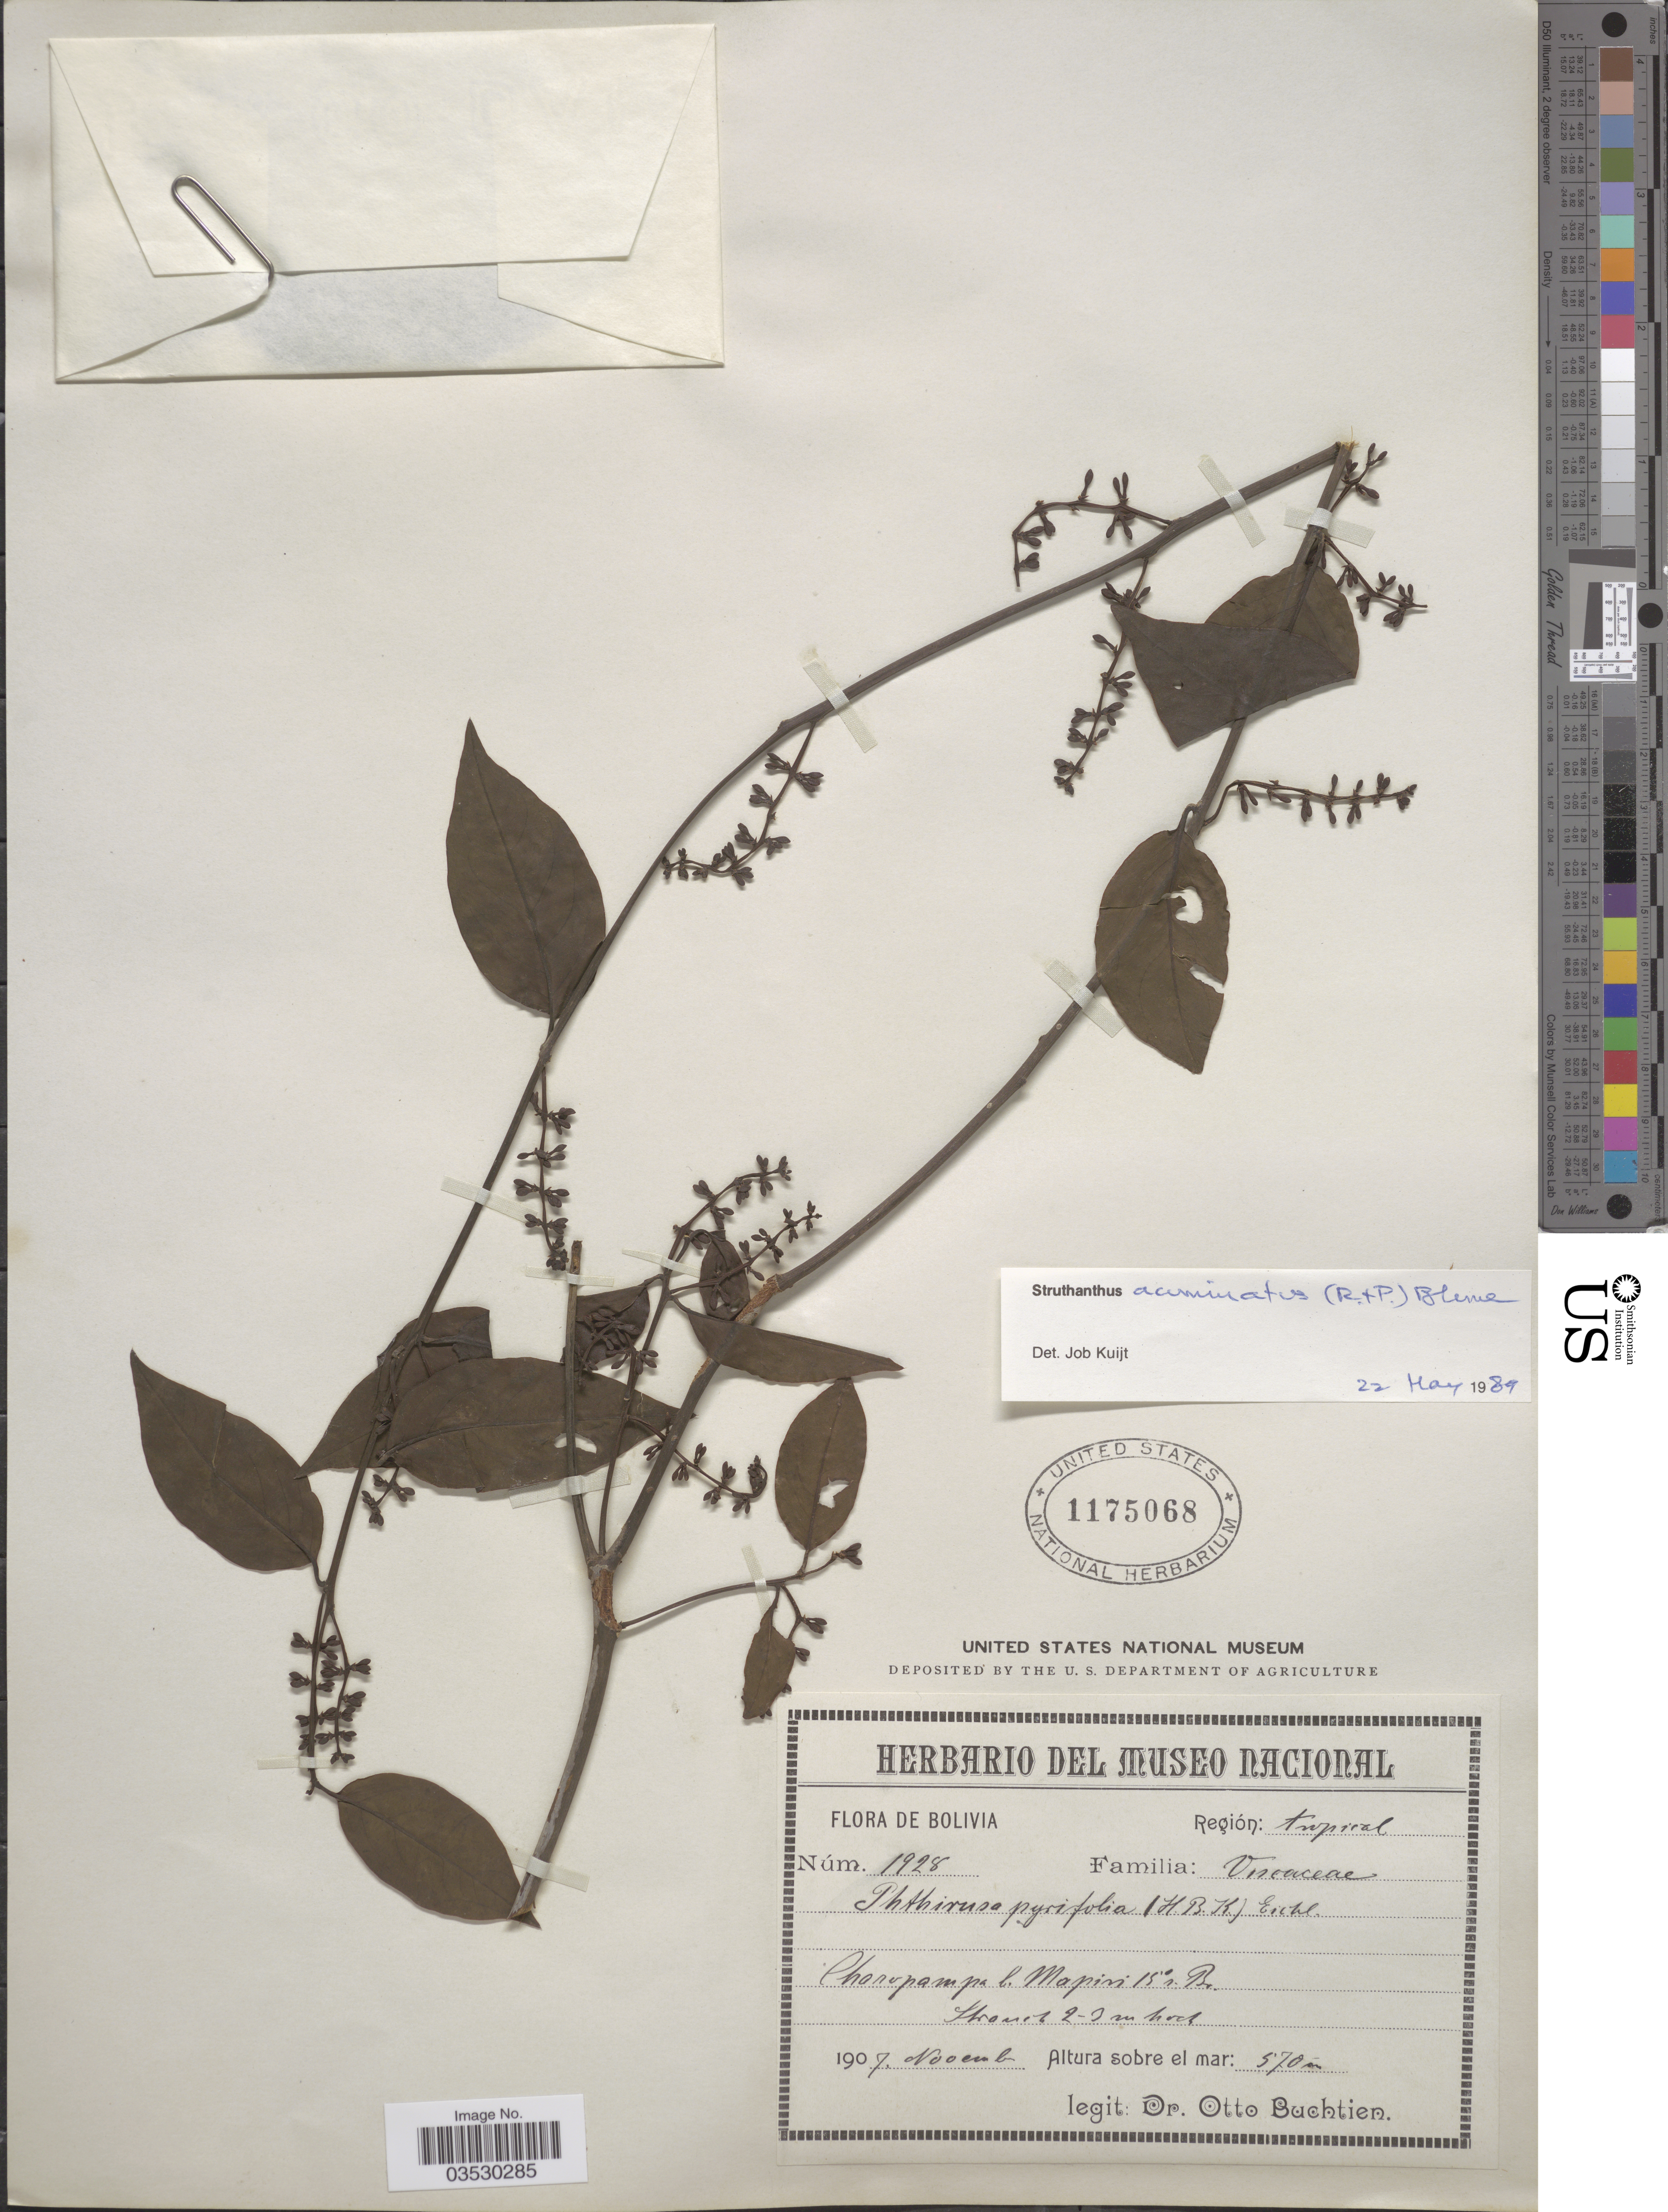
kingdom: Plantae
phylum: Tracheophyta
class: Magnoliopsida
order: Santalales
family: Loranthaceae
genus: Struthanthus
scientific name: Struthanthus acuminatus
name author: (Ruiz & Pav.) G. Don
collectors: O. Buchtien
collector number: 1928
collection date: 1907-11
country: Bolivia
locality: Región: tropical. Choropampa l. Mapiri 15º°s. Br.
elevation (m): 570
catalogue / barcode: US 1175068